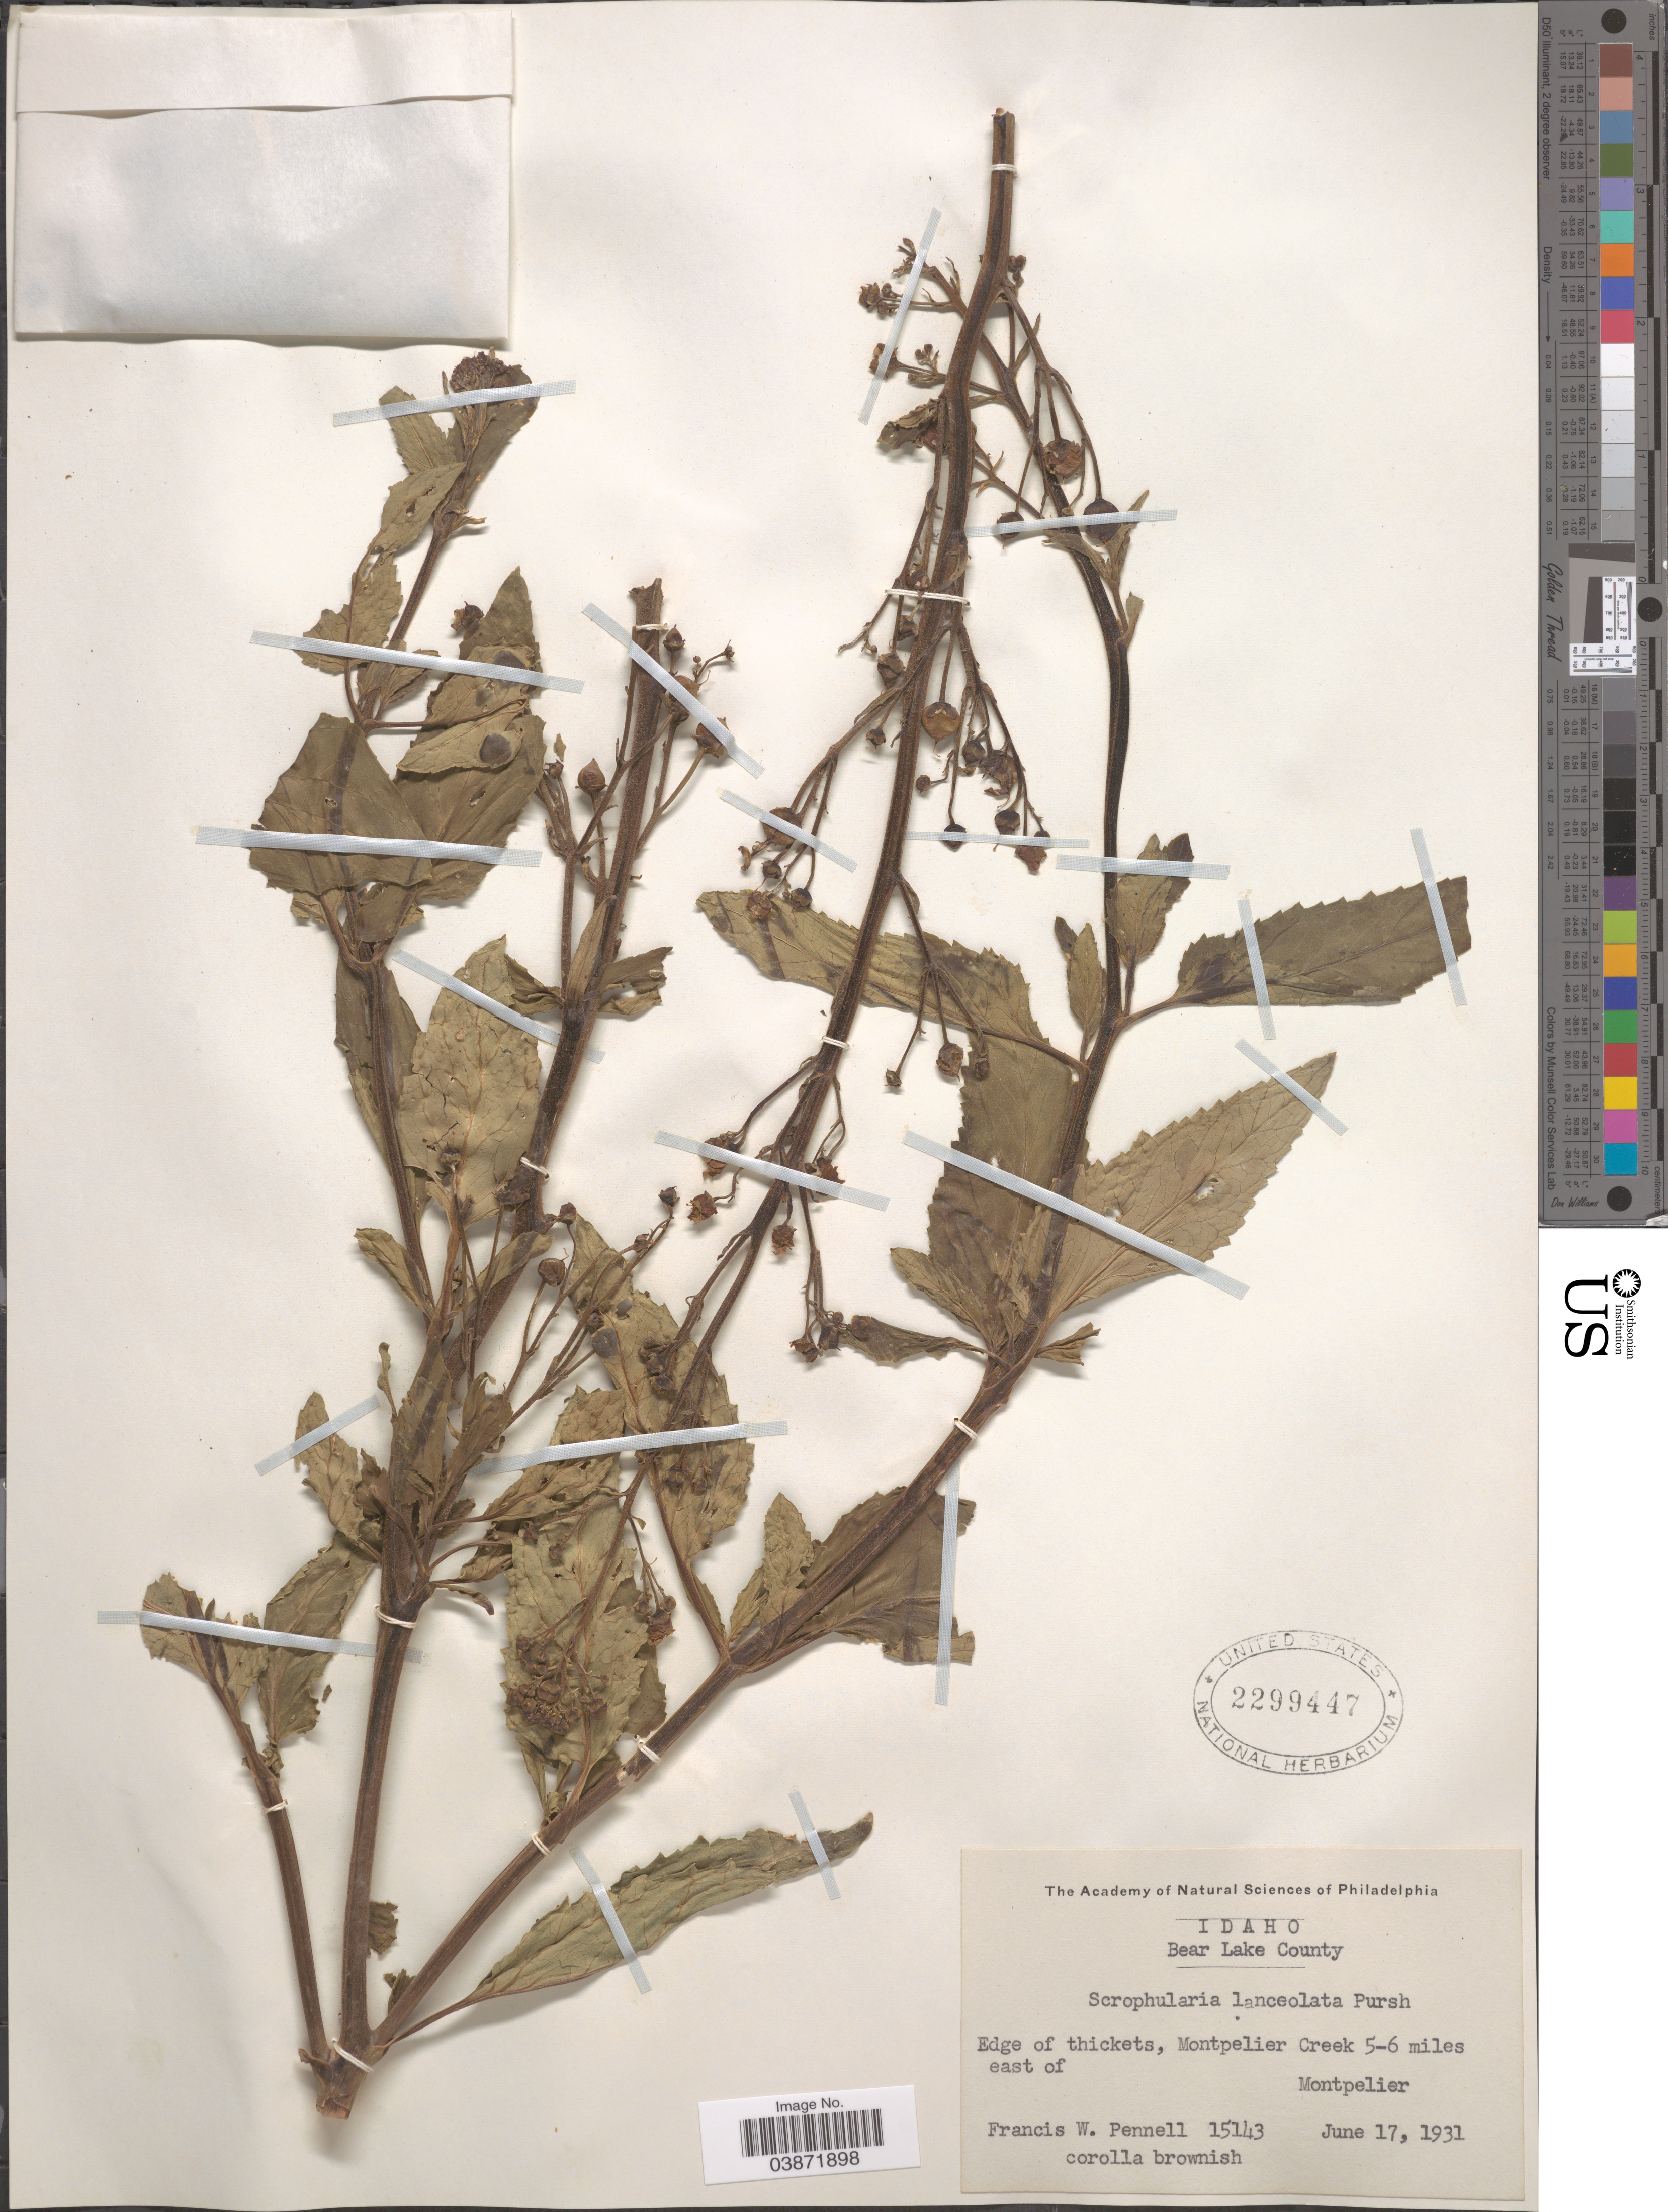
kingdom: Plantae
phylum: Tracheophyta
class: Magnoliopsida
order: Lamiales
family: Scrophulariaceae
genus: Scrophularia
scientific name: Scrophularia lanceolata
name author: Pursh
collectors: F. W. Pennell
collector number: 15143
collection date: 1931-06-17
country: United States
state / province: Idaho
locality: Bear Lake County. Montpelier Creek 5-6 miles east of Montpelier.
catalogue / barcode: US 2299447